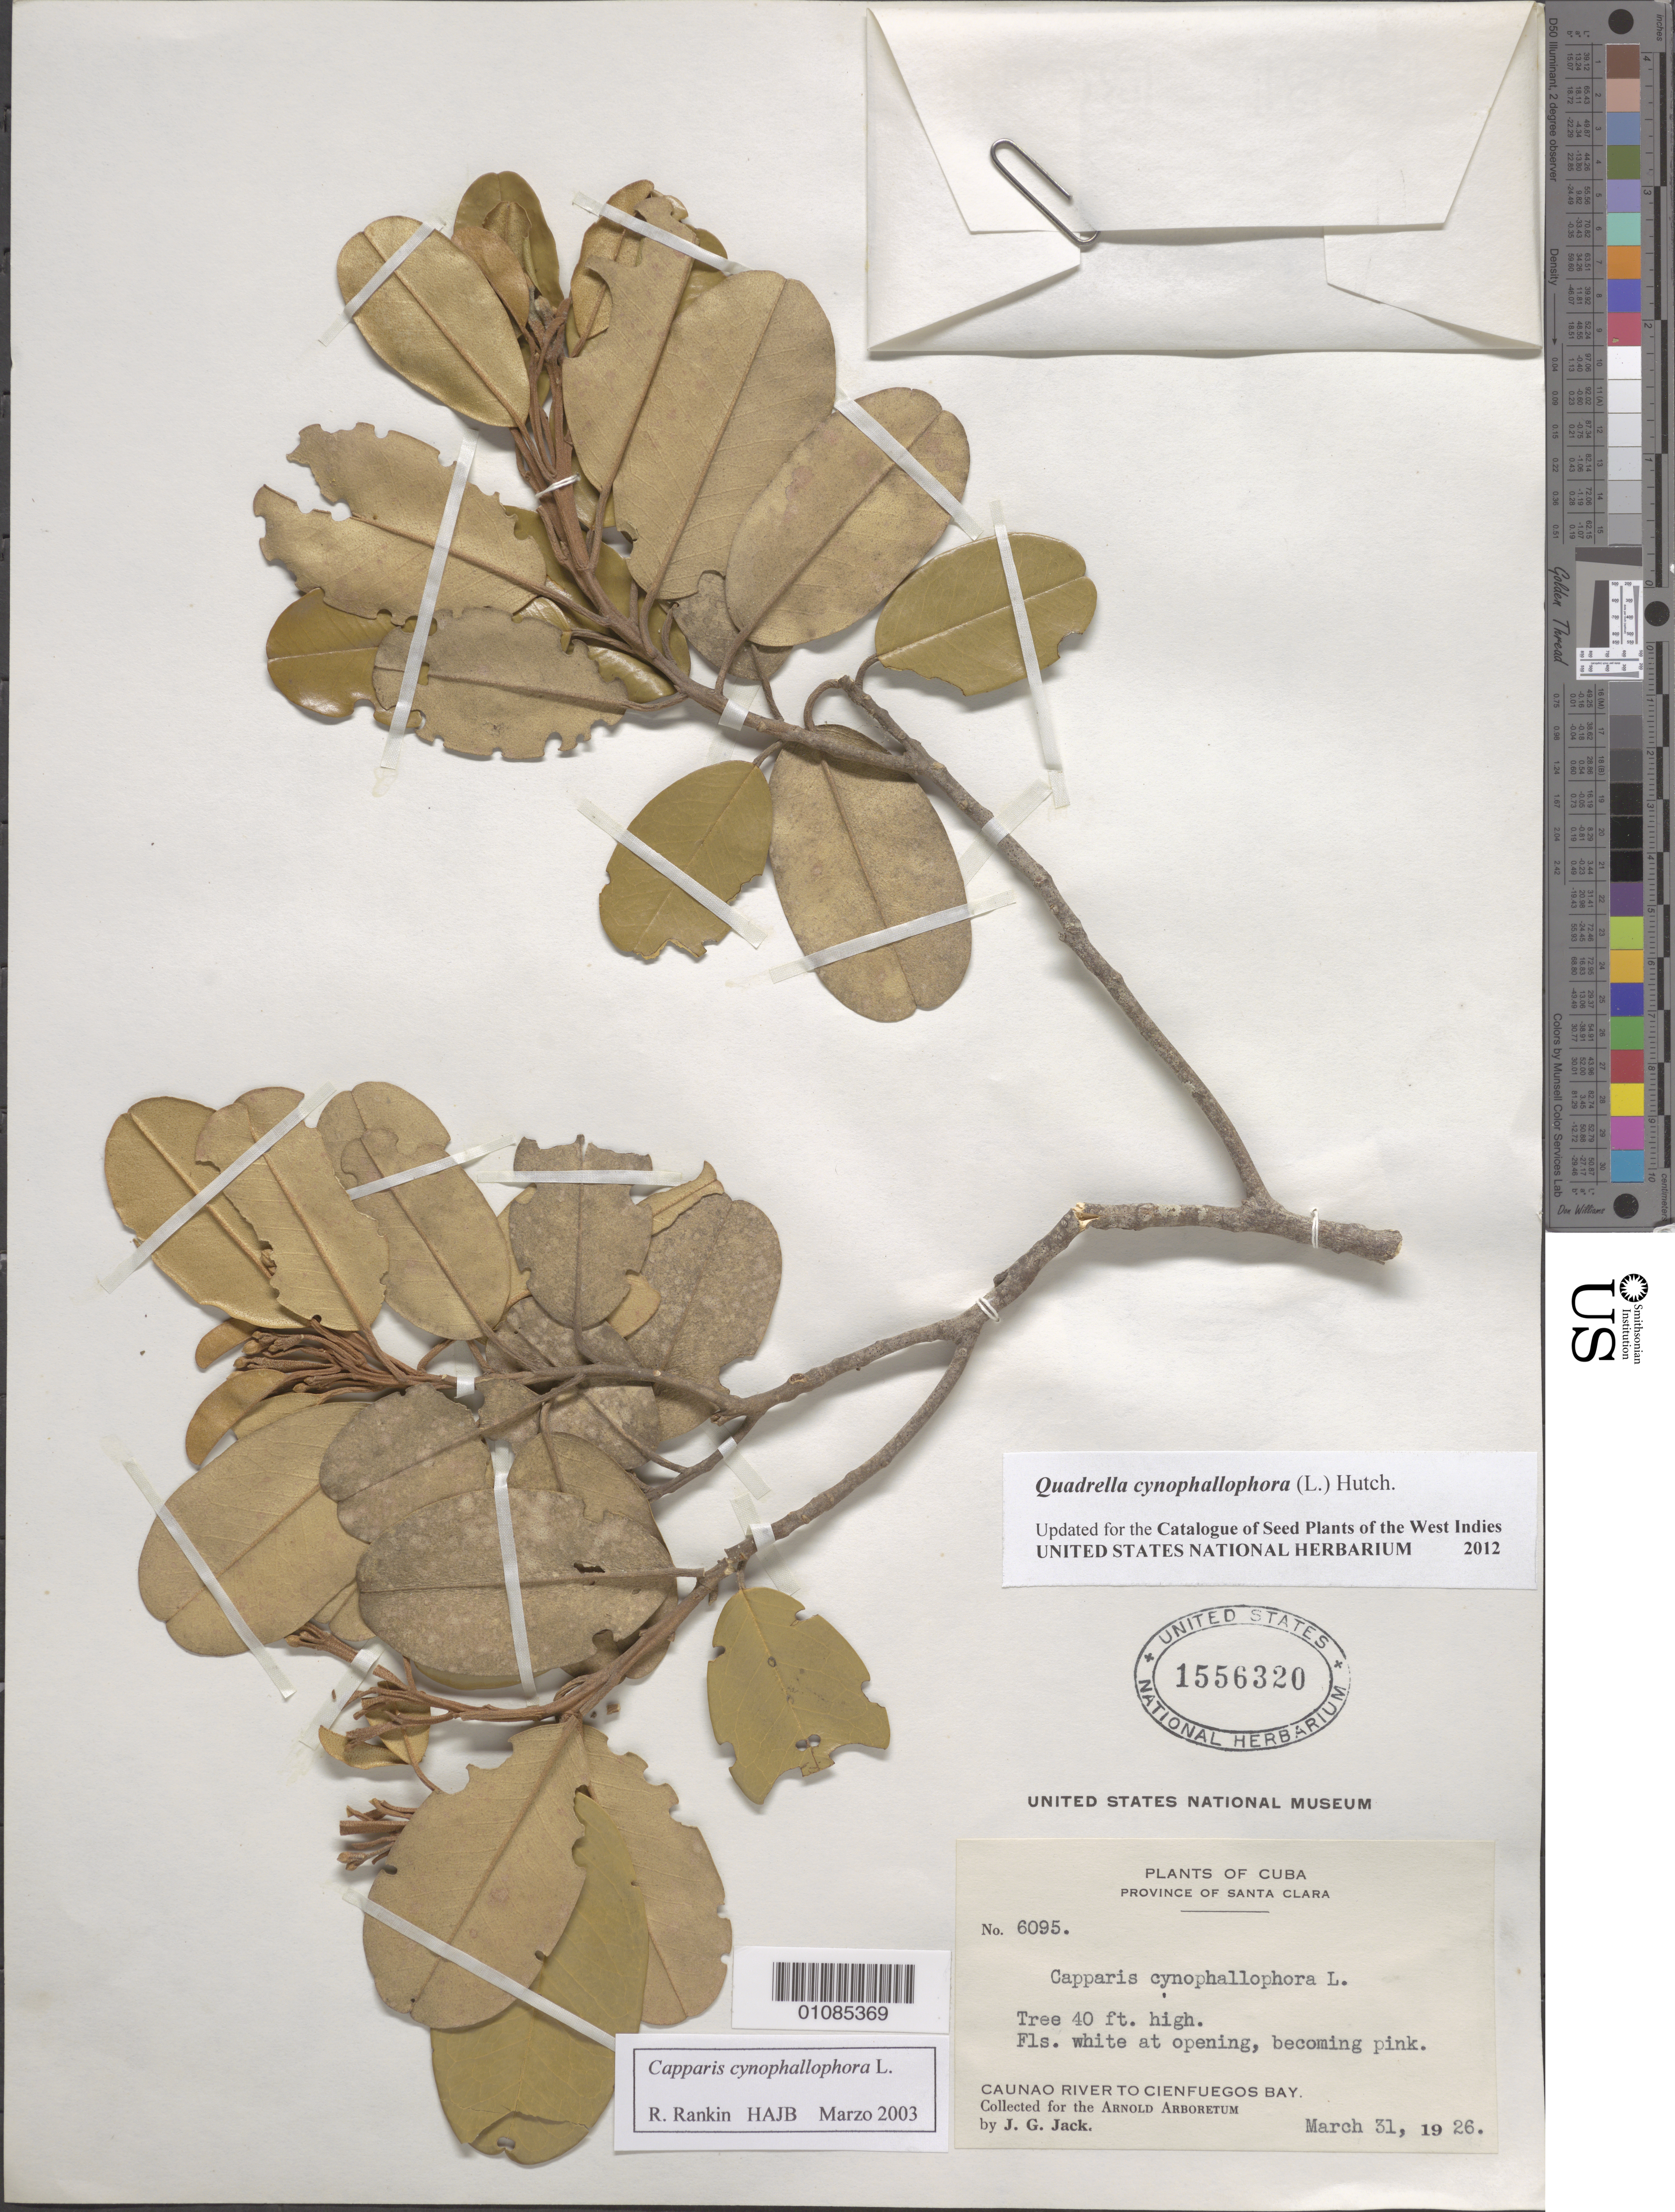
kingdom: Plantae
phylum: Tracheophyta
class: Magnoliopsida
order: Brassicales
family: Capparaceae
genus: Quadrella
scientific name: Quadrella cynophallophora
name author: (L.) Hutch.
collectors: J. G. Jack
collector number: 6095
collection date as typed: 31 Mar 1926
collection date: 1926-03-31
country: Cuba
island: Cuba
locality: Province of Santa Clara: Caunao River to Cienfuegos Bay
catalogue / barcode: US 1556320